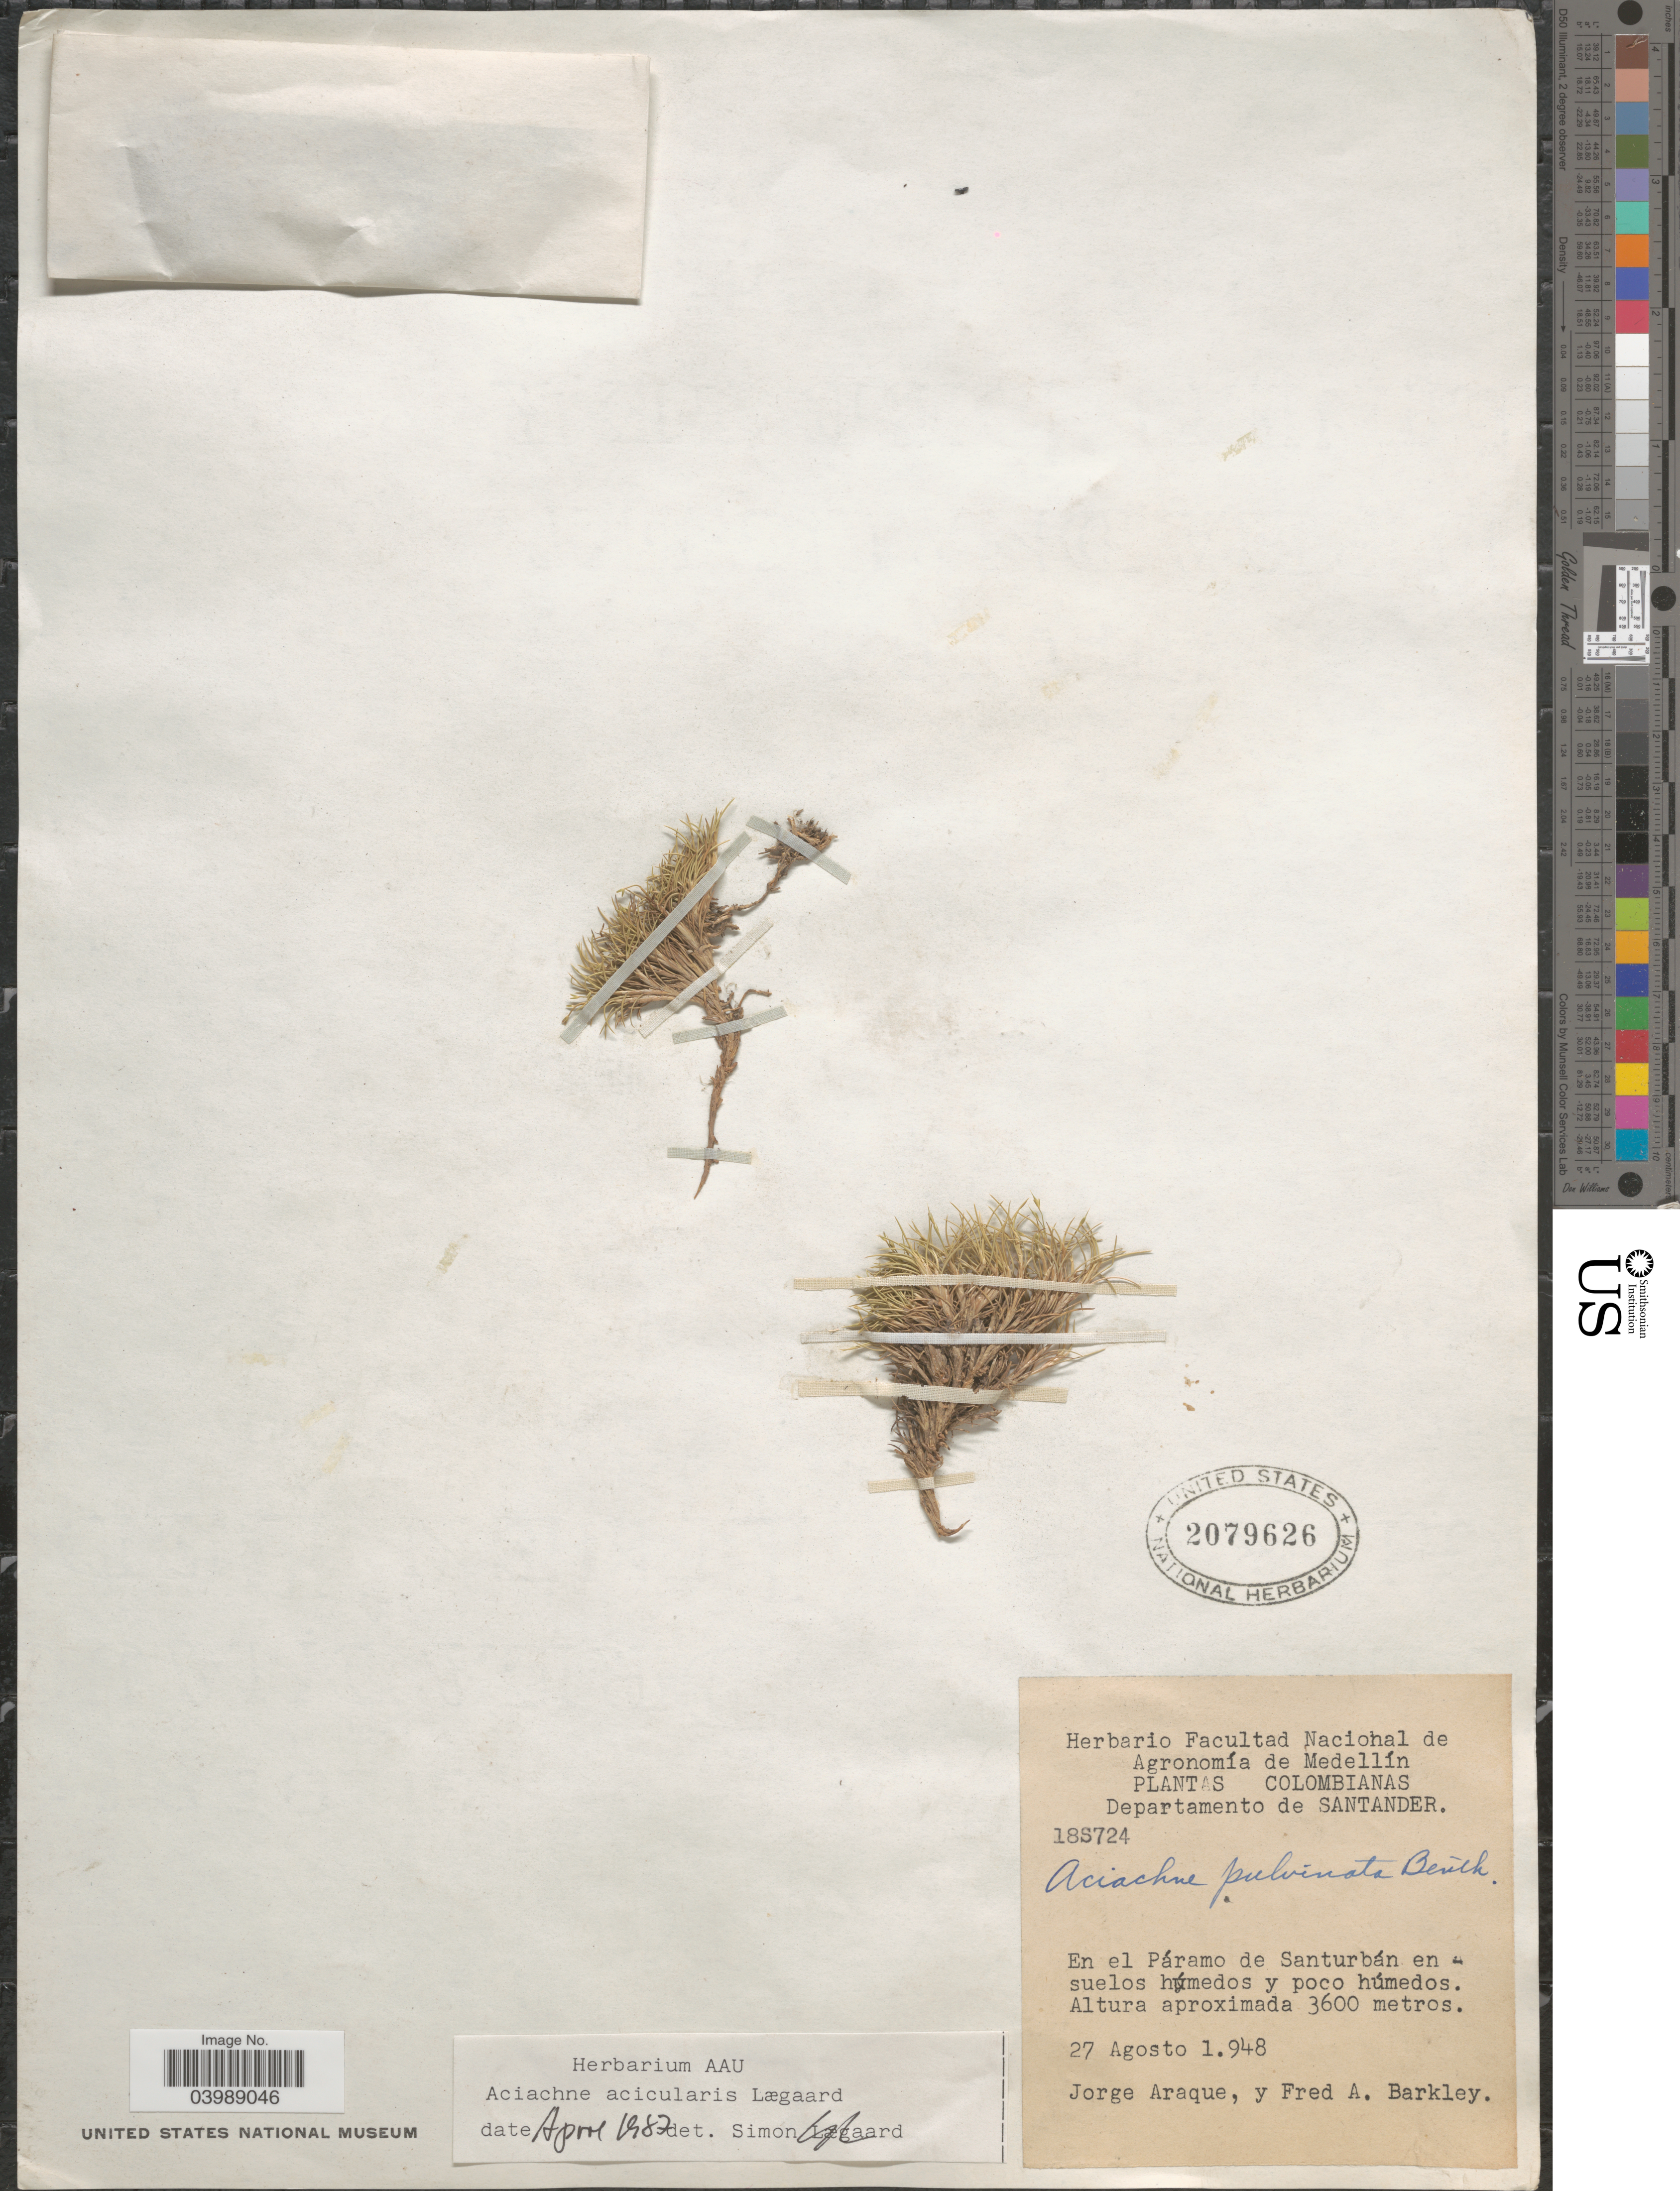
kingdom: Plantae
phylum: Tracheophyta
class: Liliopsida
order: Poales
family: Poaceae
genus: Aciachne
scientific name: Aciachne acicularis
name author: Lægaard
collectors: J. Araque & F. A. Barkley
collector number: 18S724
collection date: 1948-08-27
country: Colombia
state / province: Santander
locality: Departamento de Santander. En el Párano de Santurbán en suelos húmedos y poco húmedos.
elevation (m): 3600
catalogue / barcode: US 2079626